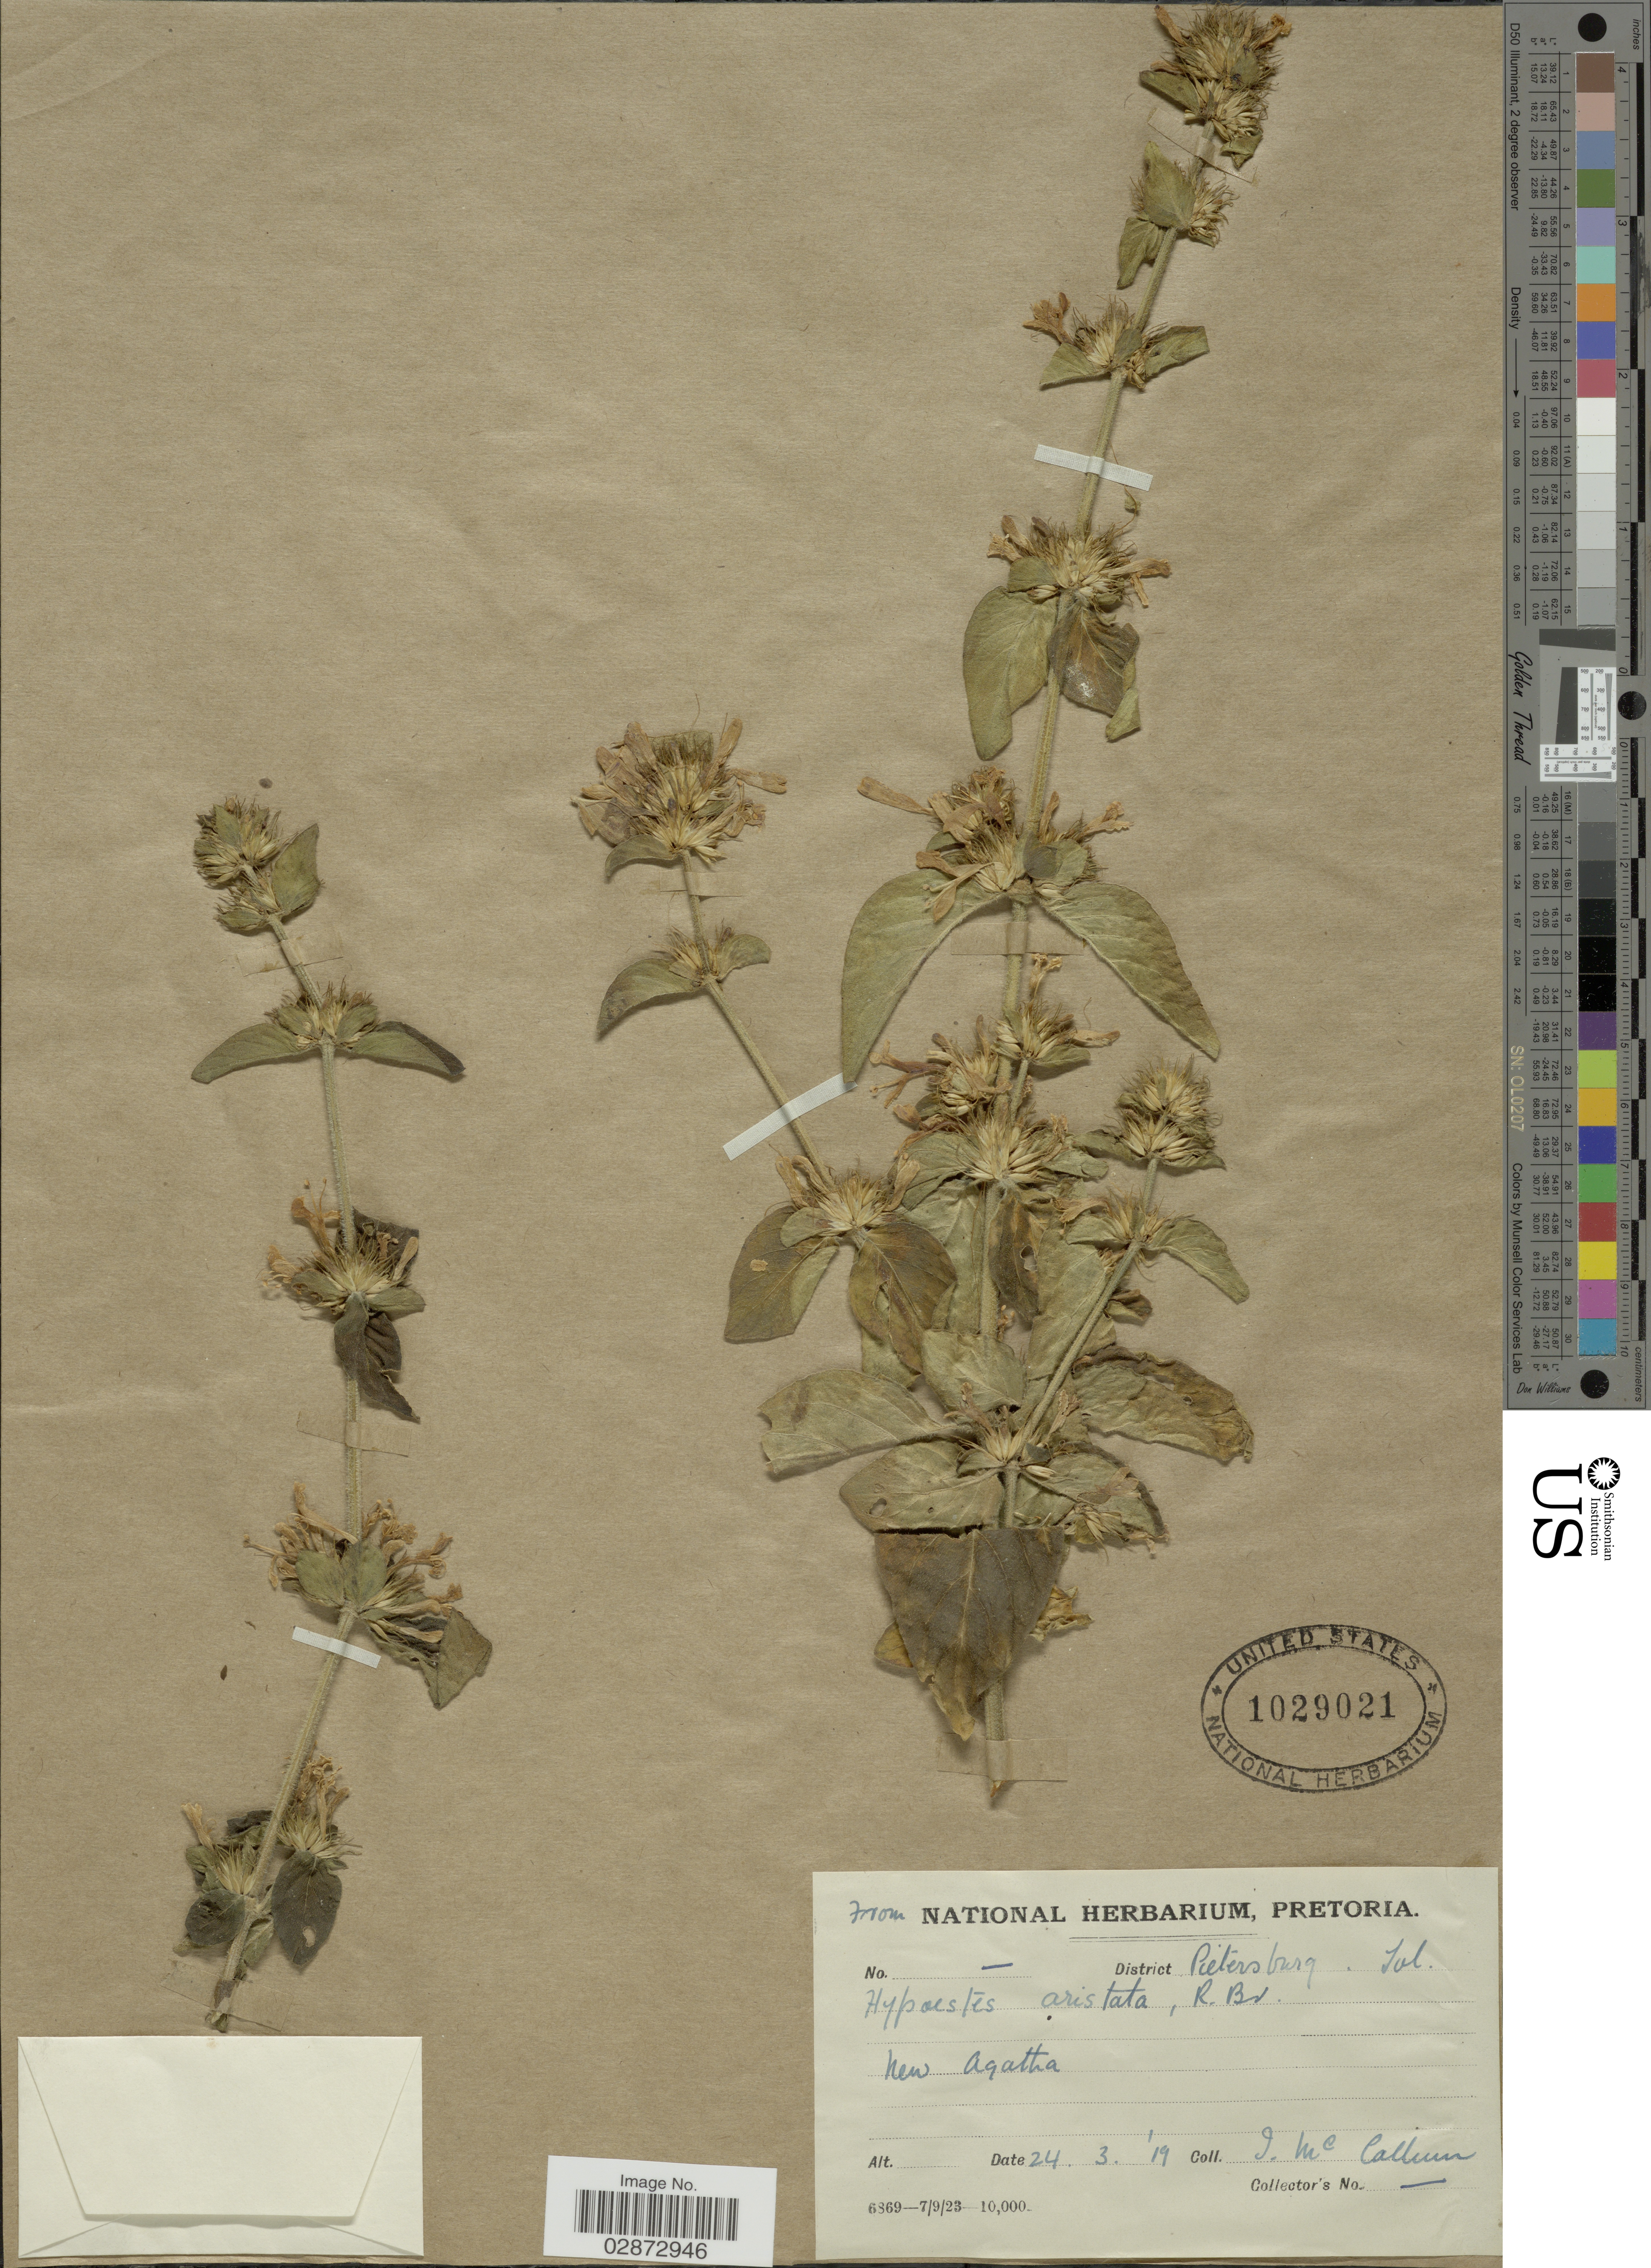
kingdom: Plantae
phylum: Tracheophyta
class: Magnoliopsida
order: Lamiales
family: Acanthaceae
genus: Hypoestes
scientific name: Hypoestes aristata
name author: (Vahl) Sol. ex Roem. & Schult.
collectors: J. McCallum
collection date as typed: Transcribed d/m/y: 24/3/19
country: South Africa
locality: District Pietersburg, Tvl., New Agatha.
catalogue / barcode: US 1029021